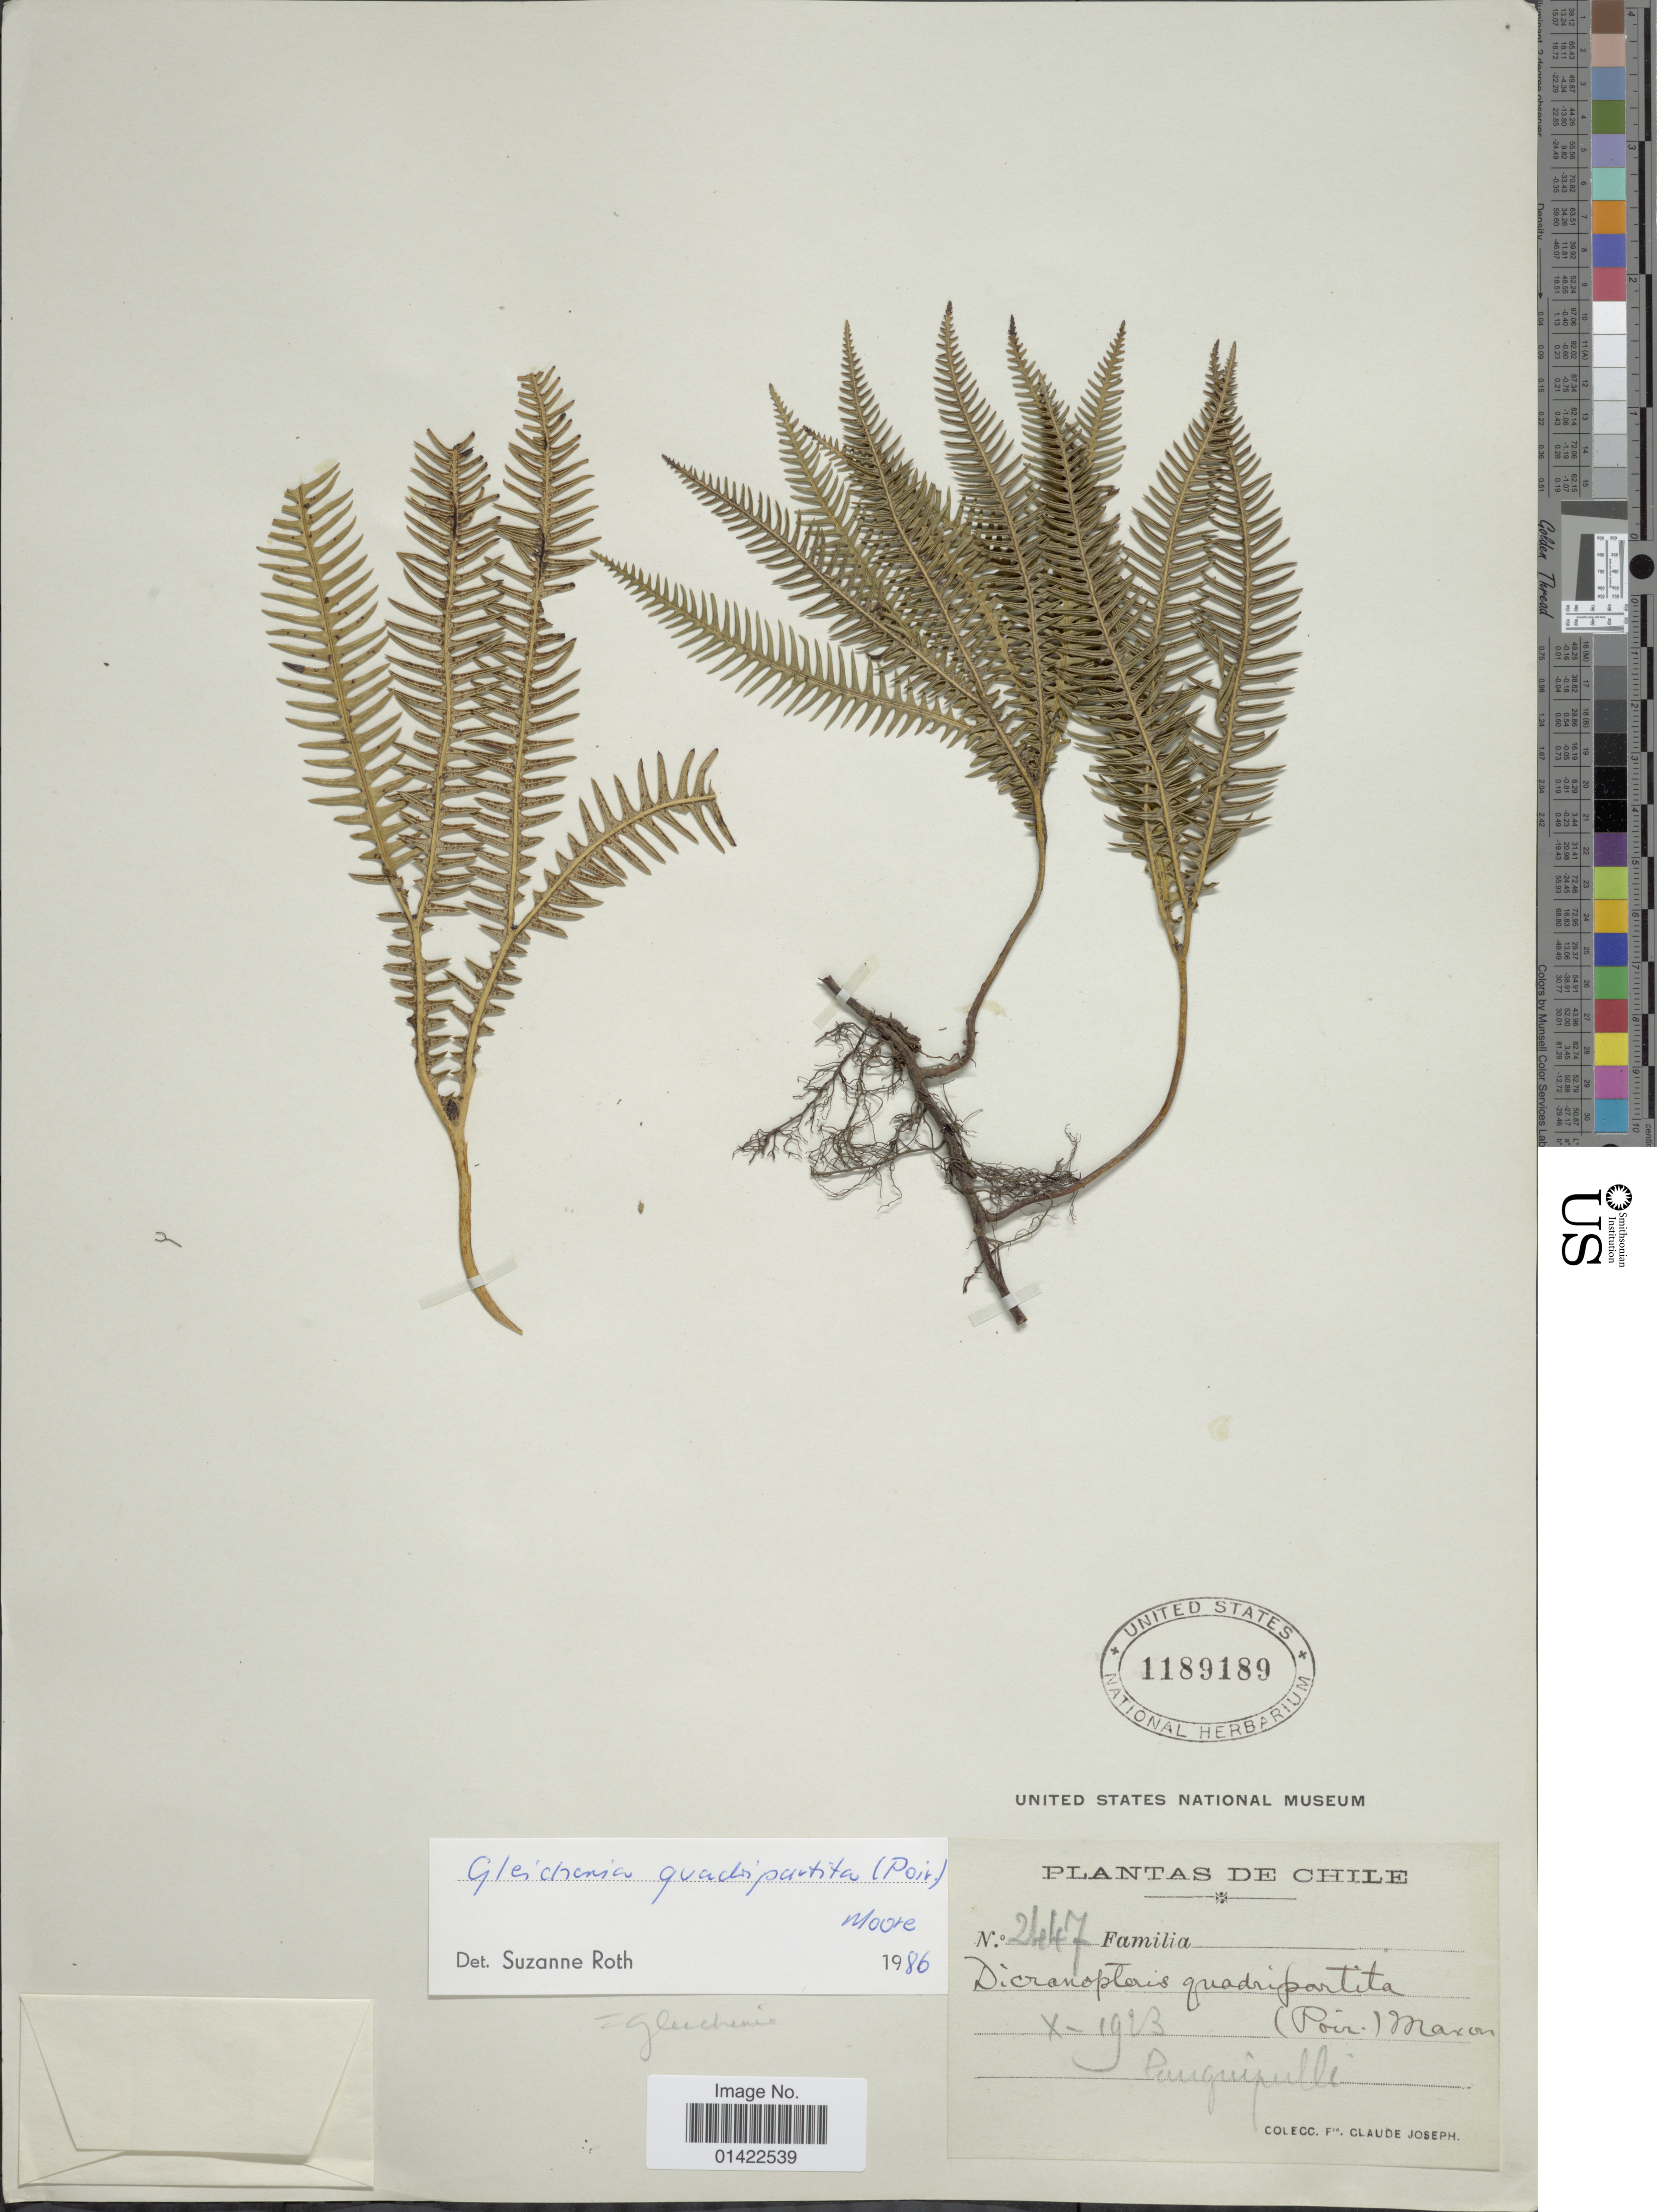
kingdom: Plantae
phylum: Tracheophyta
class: Polypodiopsida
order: Gleicheniales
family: Gleicheniaceae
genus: Sticherus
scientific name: Sticherus quadripartitus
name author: (Poir.) Ching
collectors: Frere Claude Joseph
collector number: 2447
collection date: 1923-10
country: Chile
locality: Panguipulli.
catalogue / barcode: US 1189189